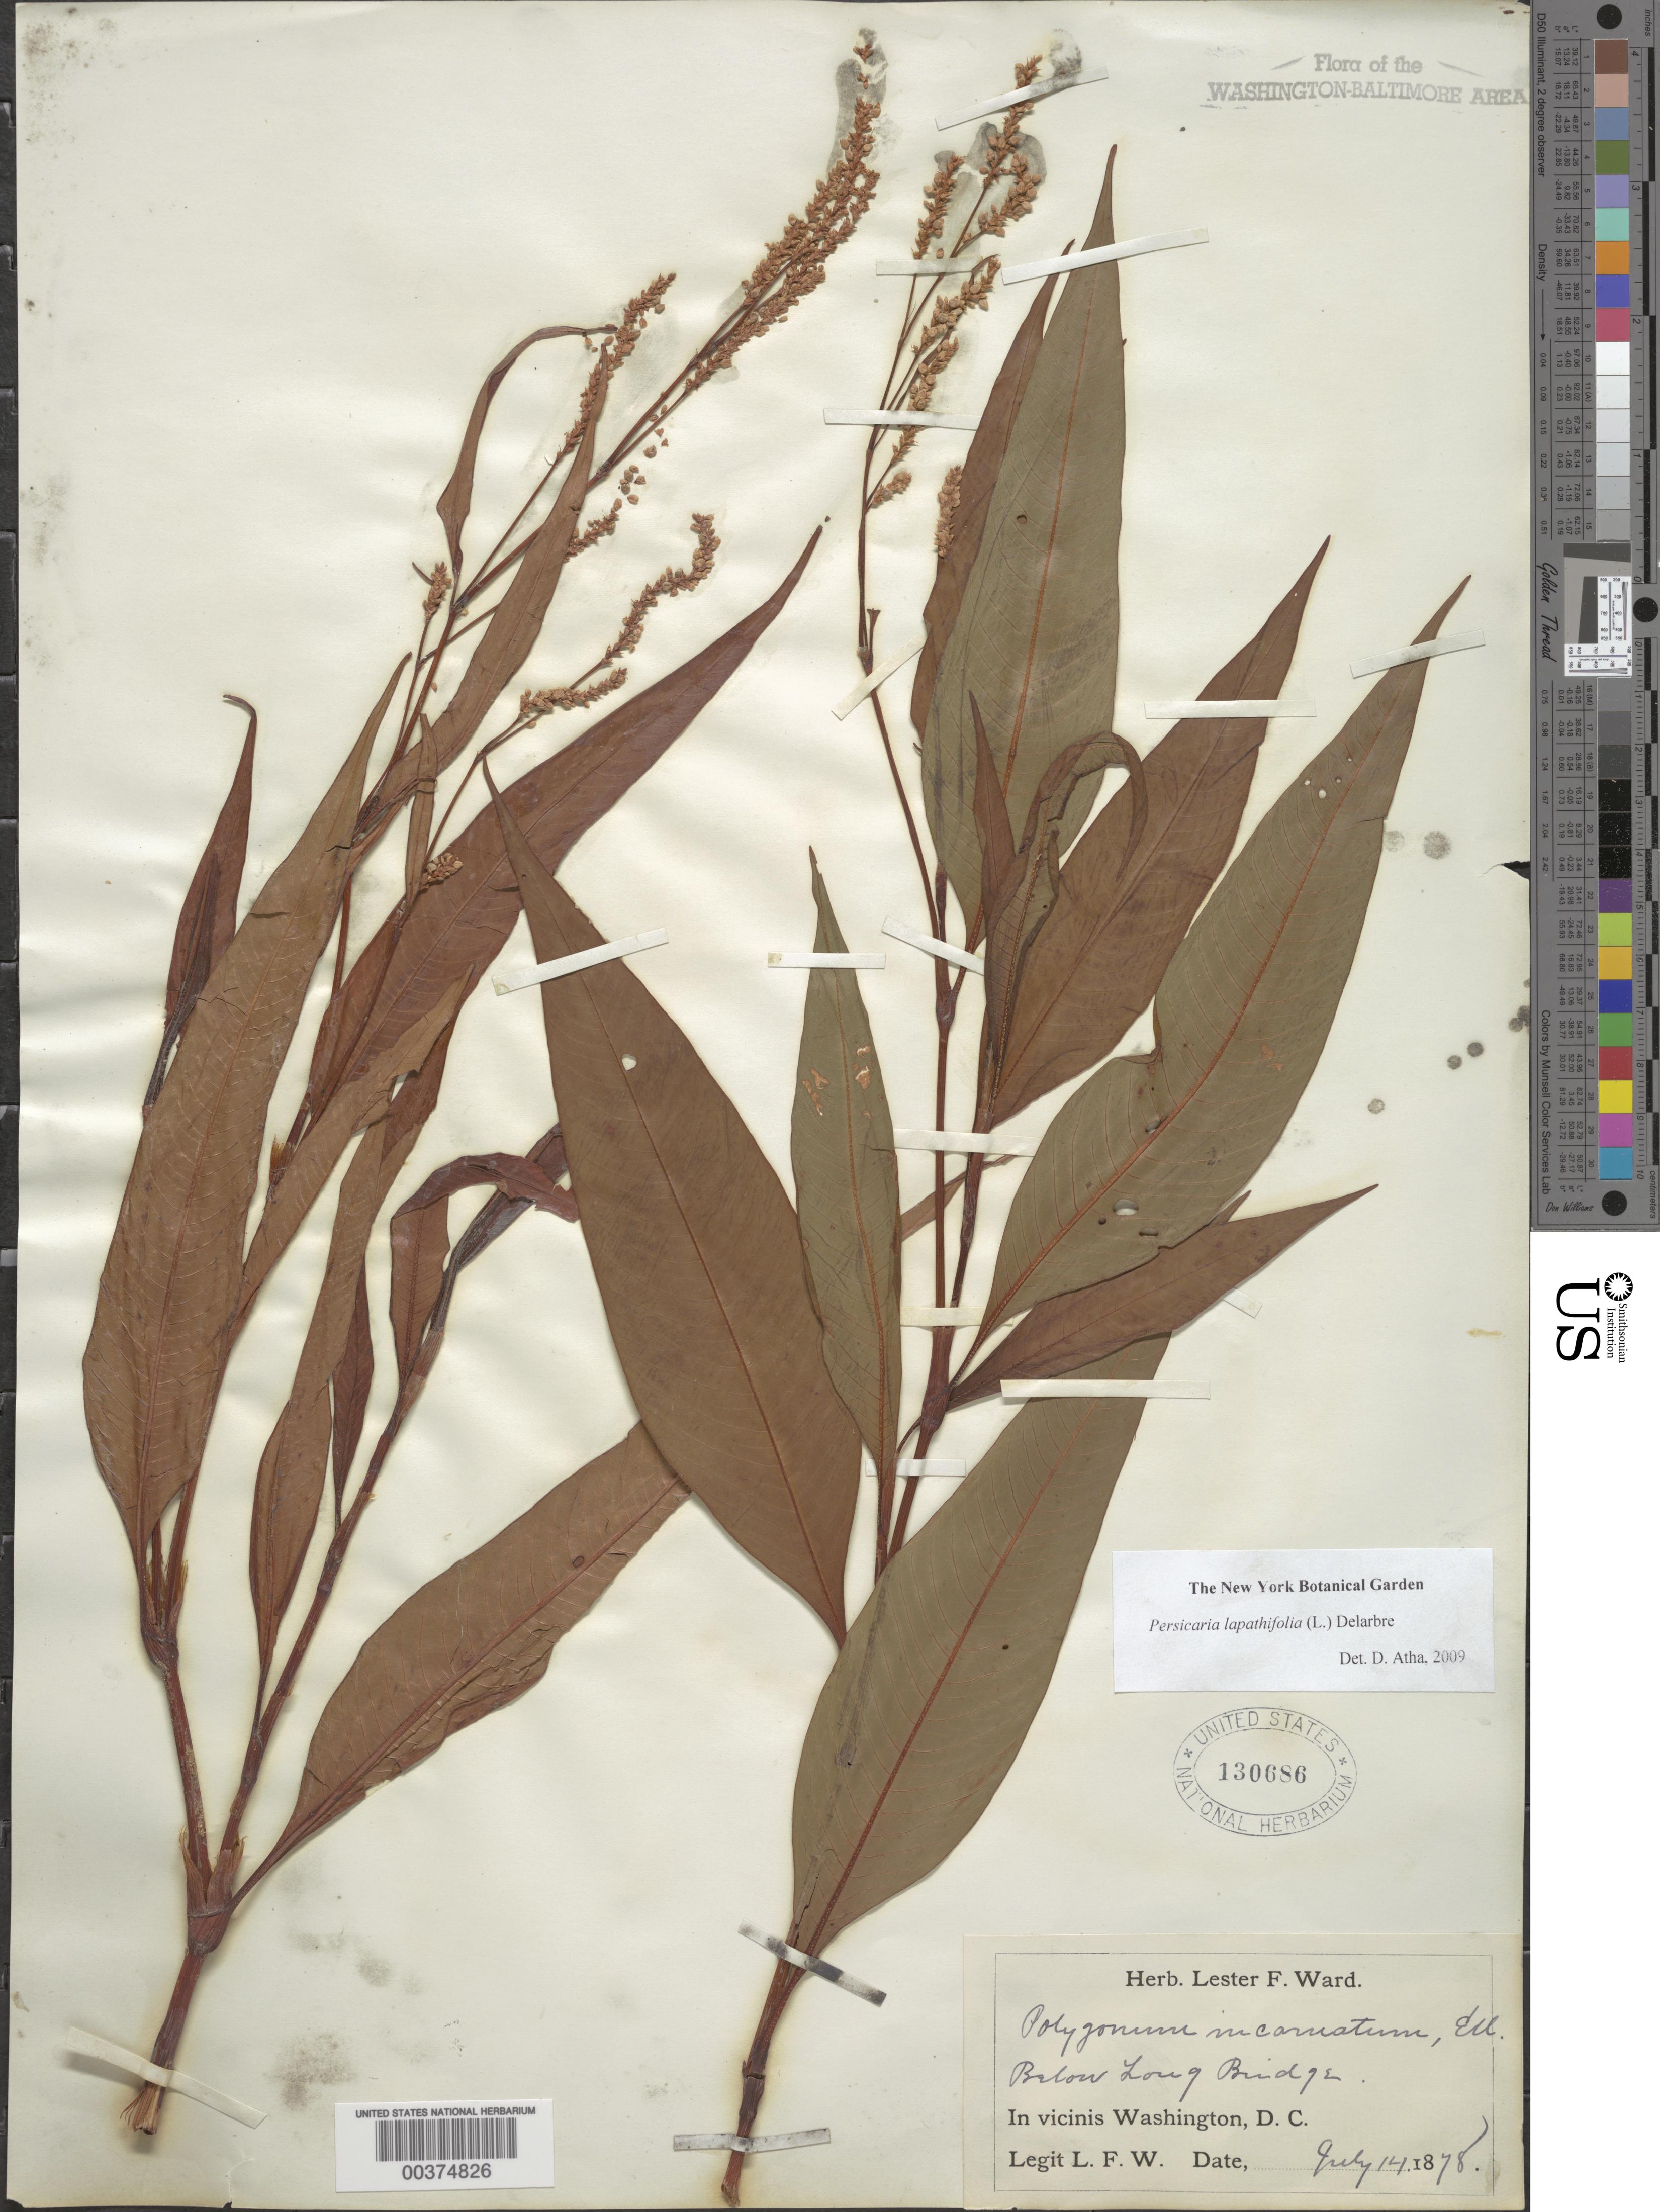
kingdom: Plantae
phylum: Tracheophyta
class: Magnoliopsida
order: Caryophyllales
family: Polygonaceae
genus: Persicaria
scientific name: Persicaria lapathifolia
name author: (L.) Delarbre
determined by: Atha, D. E.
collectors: L. F. Ward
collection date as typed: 14 Jul 1878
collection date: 1878-07-14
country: United States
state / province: District of Columbia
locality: Washington DC area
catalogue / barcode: US 130686